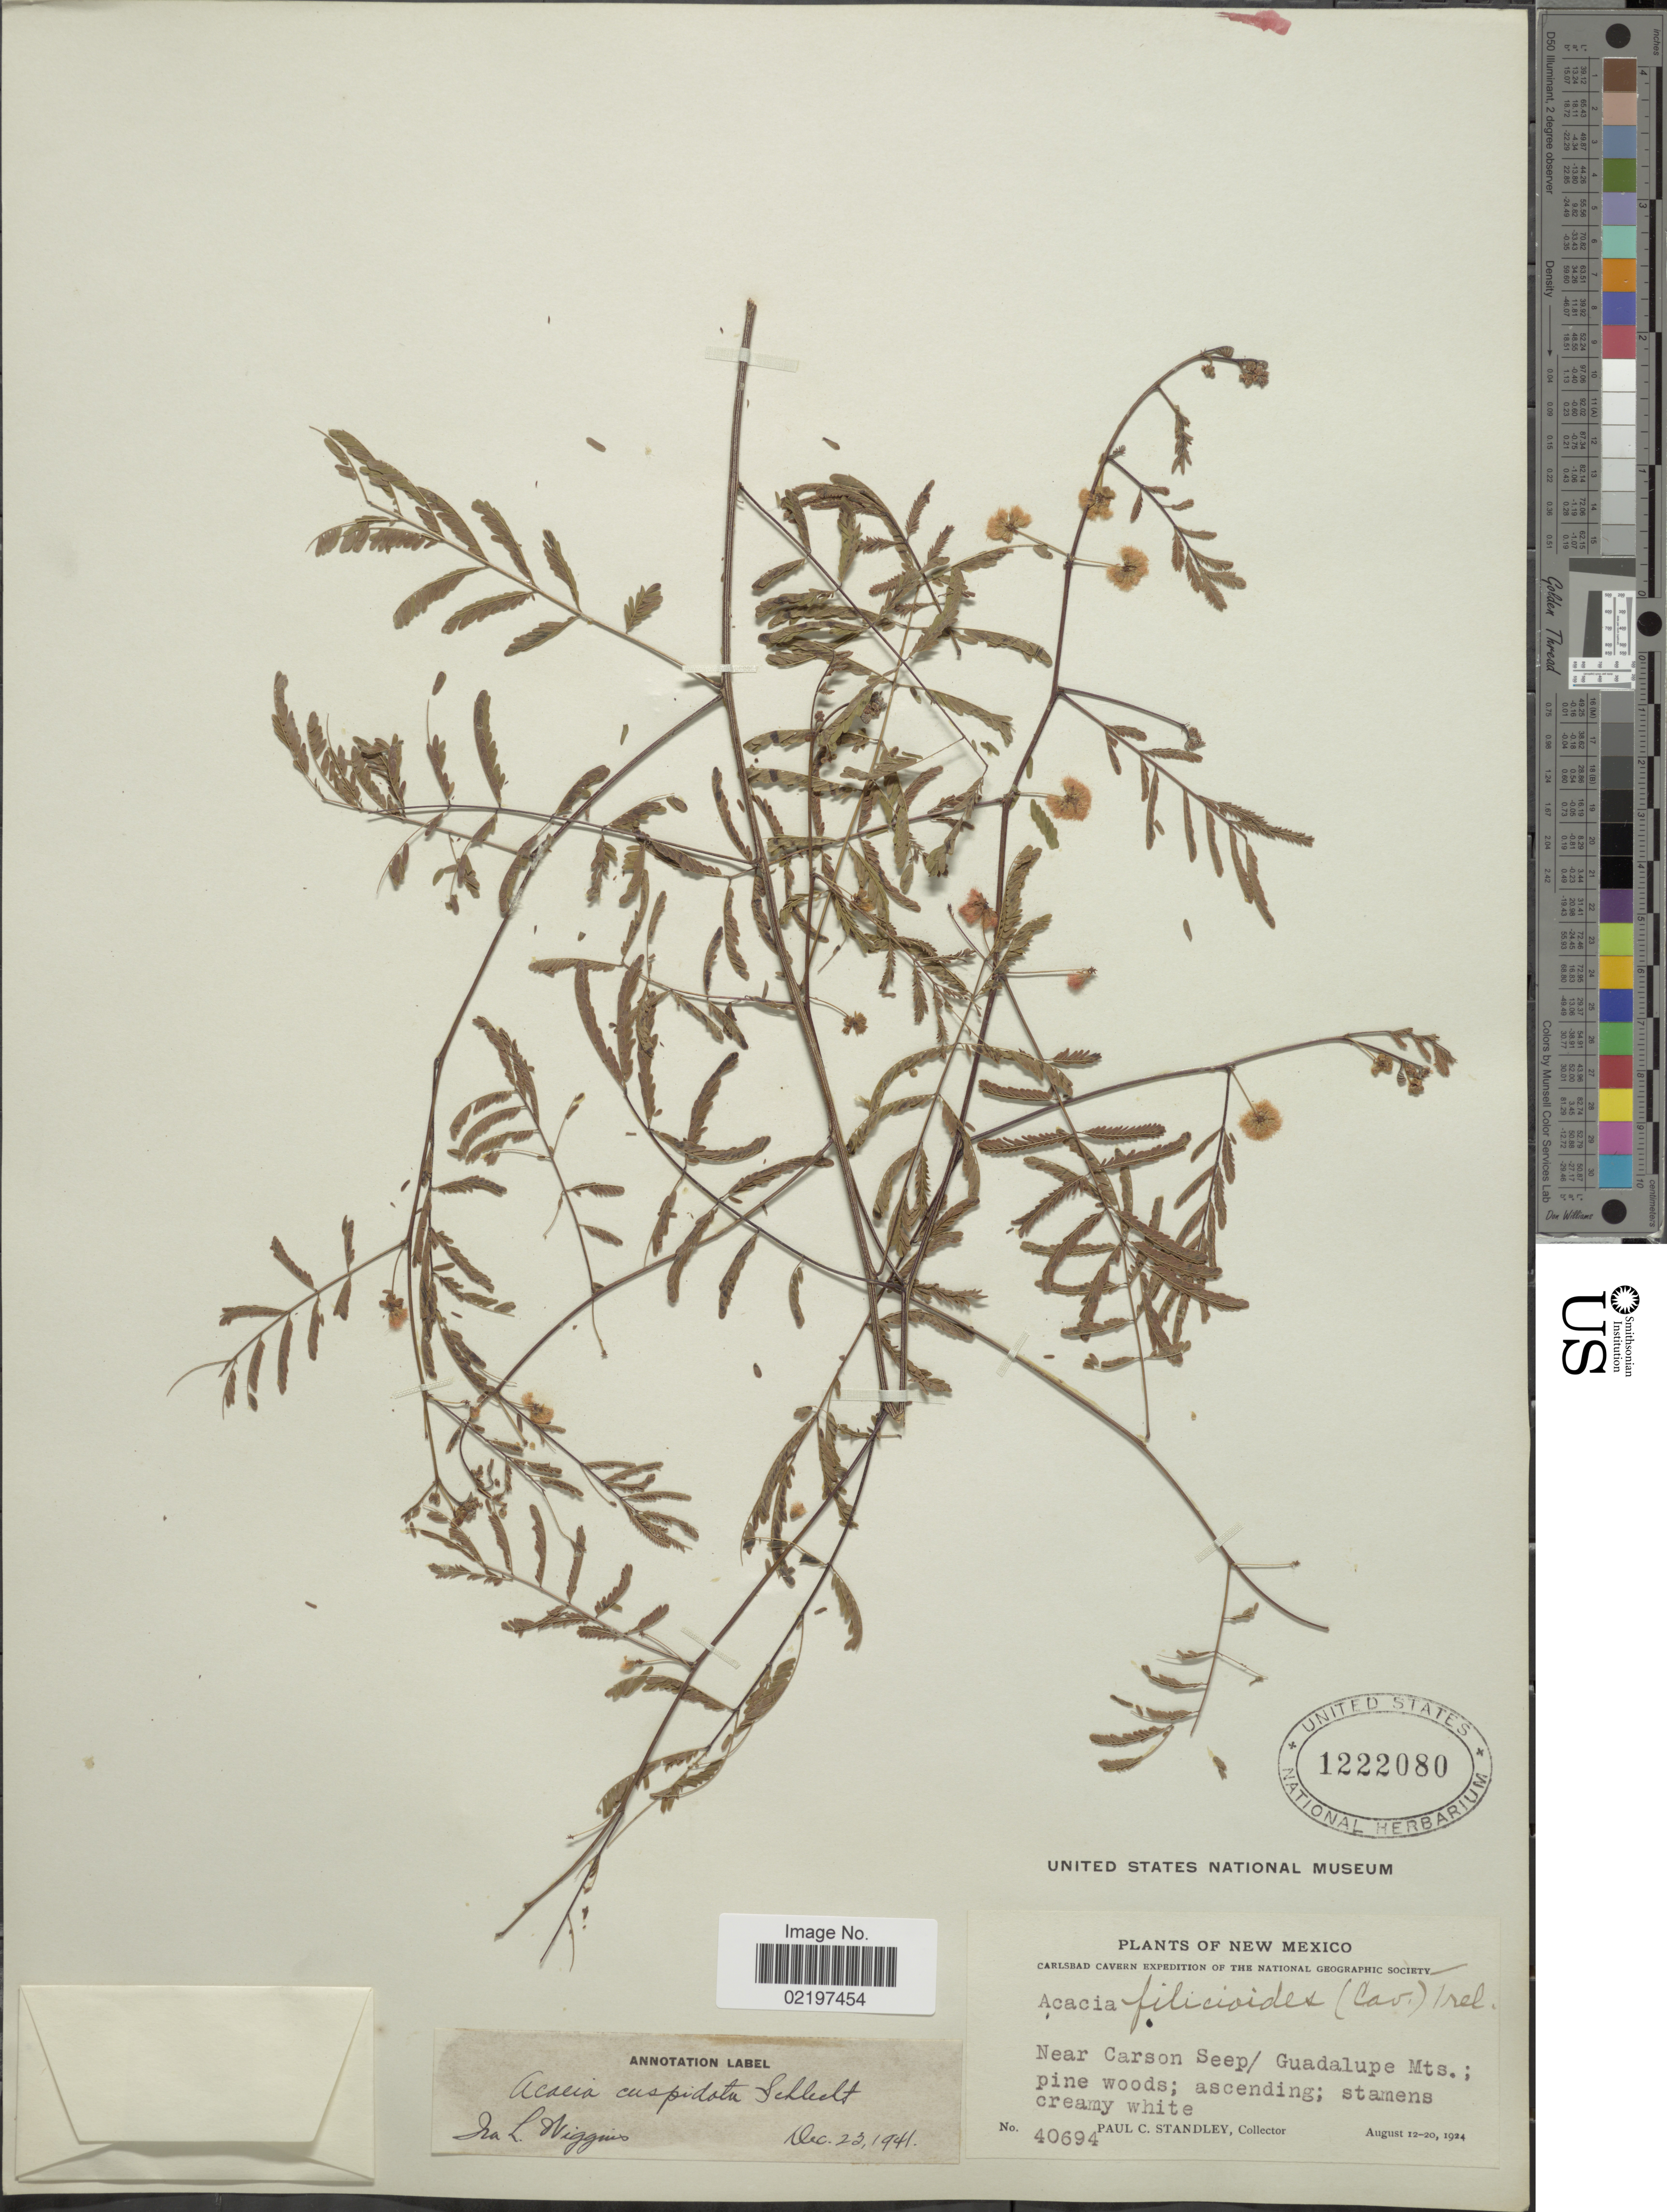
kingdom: Plantae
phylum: Tracheophyta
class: Magnoliopsida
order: Fabales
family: Fabaceae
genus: Acaciella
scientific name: Acaciella angustissima var. texensis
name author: (Nutt. ex Torr. & A. Gray) L. Rico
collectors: P. C. Standley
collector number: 40694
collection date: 1924-08-12/1924-08-20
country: United States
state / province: New Mexico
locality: Near Carson Seep/ Guadalupe Mts., pine woods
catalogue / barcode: US 1222080